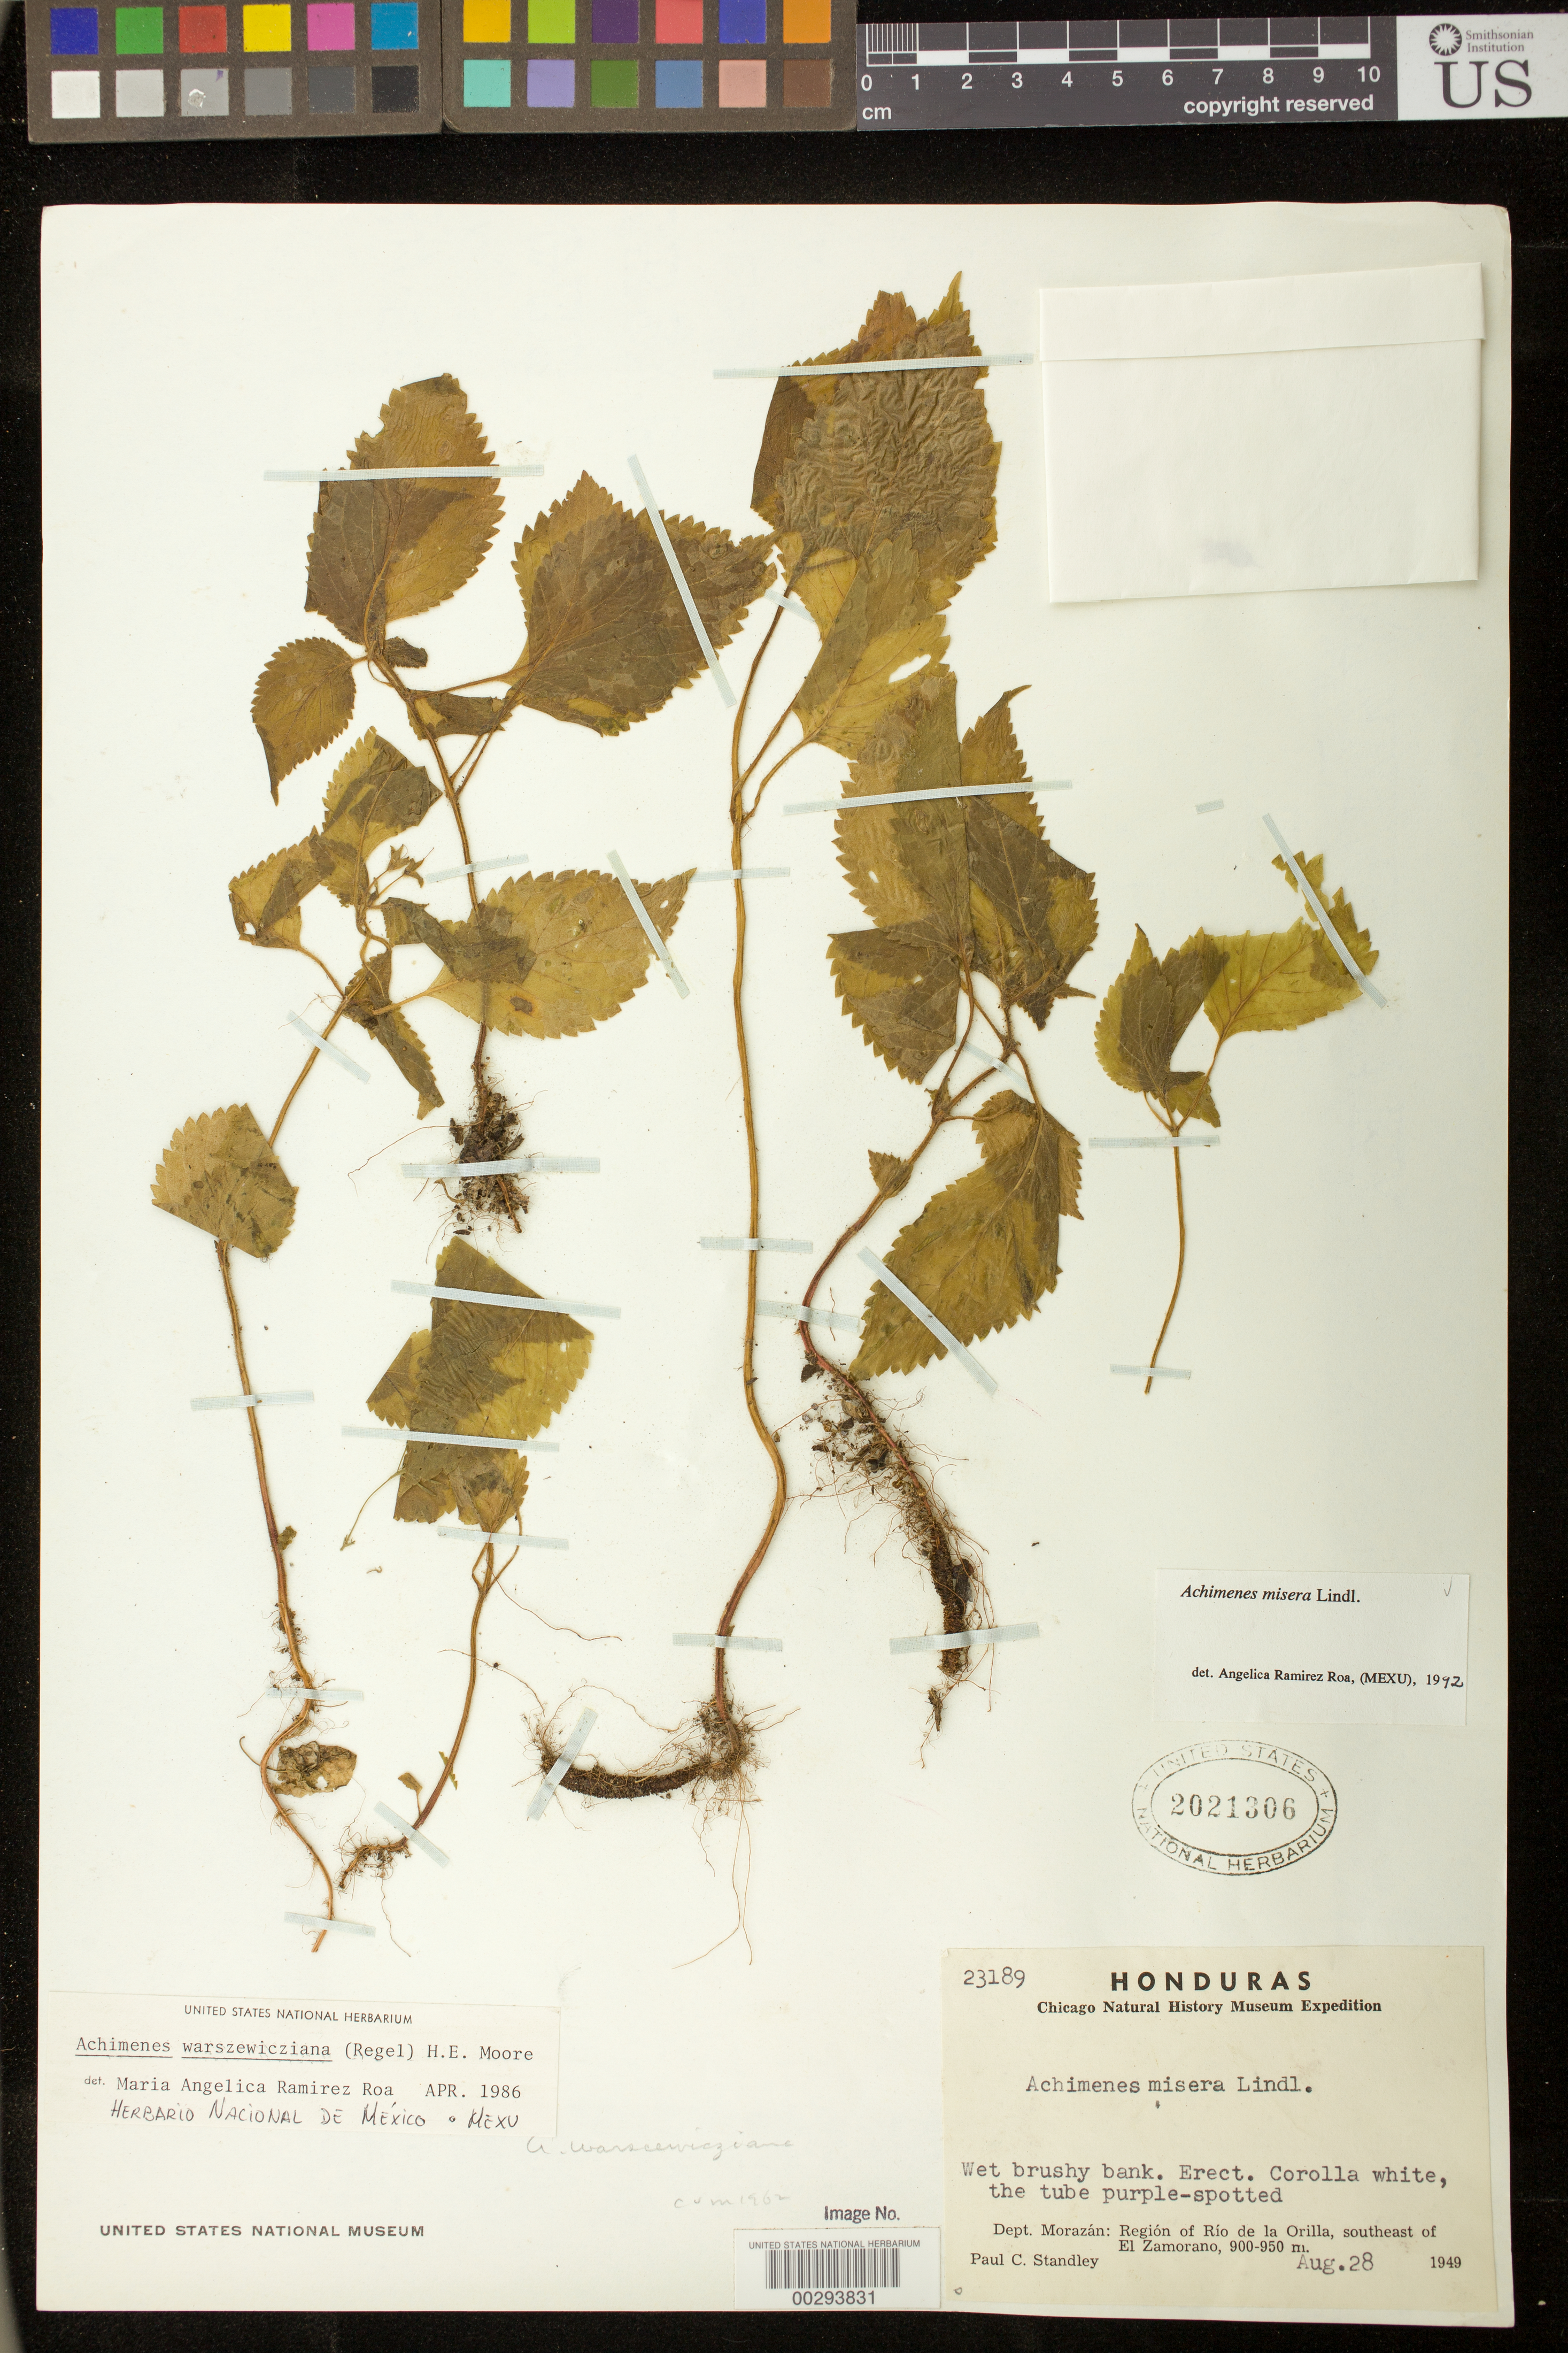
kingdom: Plantae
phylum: Tracheophyta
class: Magnoliopsida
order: Lamiales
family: Gesneriaceae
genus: Achimenes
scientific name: Achimenes misera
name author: Lindl.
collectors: P. C. Standley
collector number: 23189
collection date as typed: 28 Aug 1949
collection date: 1949-08-28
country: Honduras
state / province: Fco. Morazán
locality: region of Río de la Orilla, SE of Zamorano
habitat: Wet brushy bank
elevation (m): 900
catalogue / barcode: US 2021306